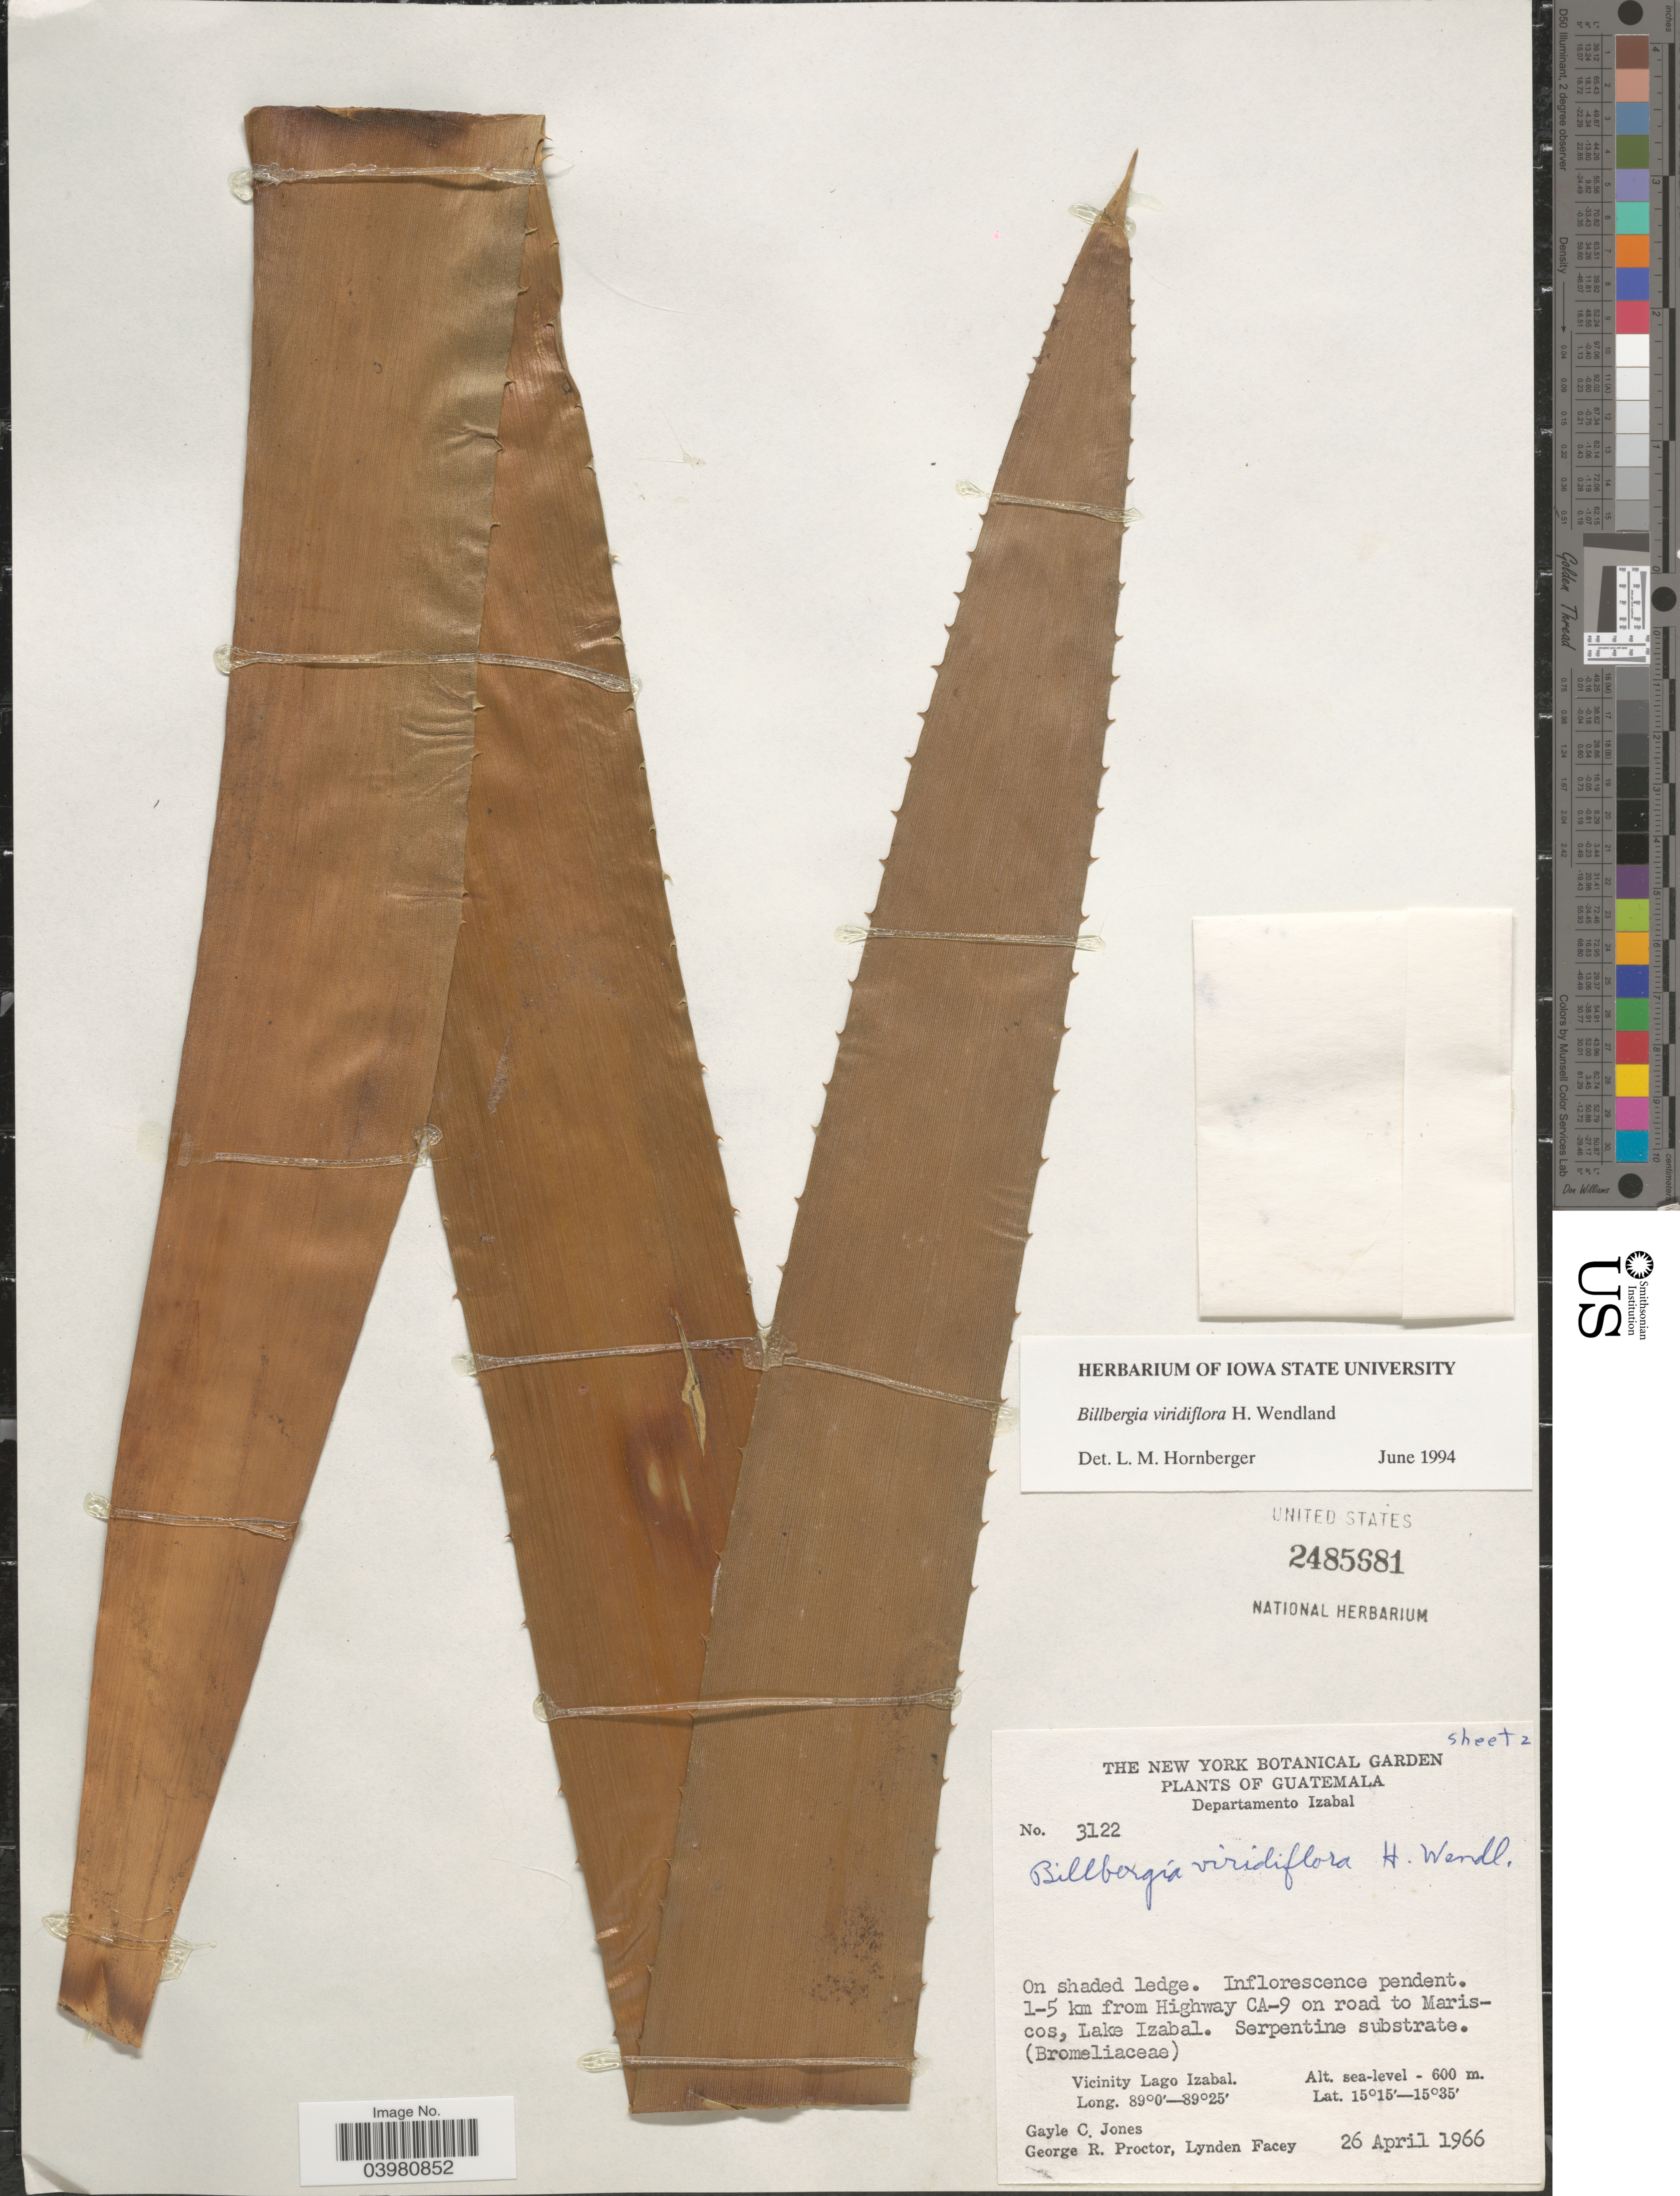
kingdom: Plantae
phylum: Tracheophyta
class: Liliopsida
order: Poales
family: Bromeliaceae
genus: Billbergia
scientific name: Billbergia viridiflora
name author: H.L. Wendl.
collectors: G. C. Jones, G. R. Proctor & L. Facey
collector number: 3122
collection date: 1966-04-26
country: Guatemala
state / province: Izabal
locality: Departamento Izabal. 1-5 km from Highway CA-9 on road to Mariscos, Lake Izabal. Vicinity of Lago Izabal.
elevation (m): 0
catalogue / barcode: US 2485681